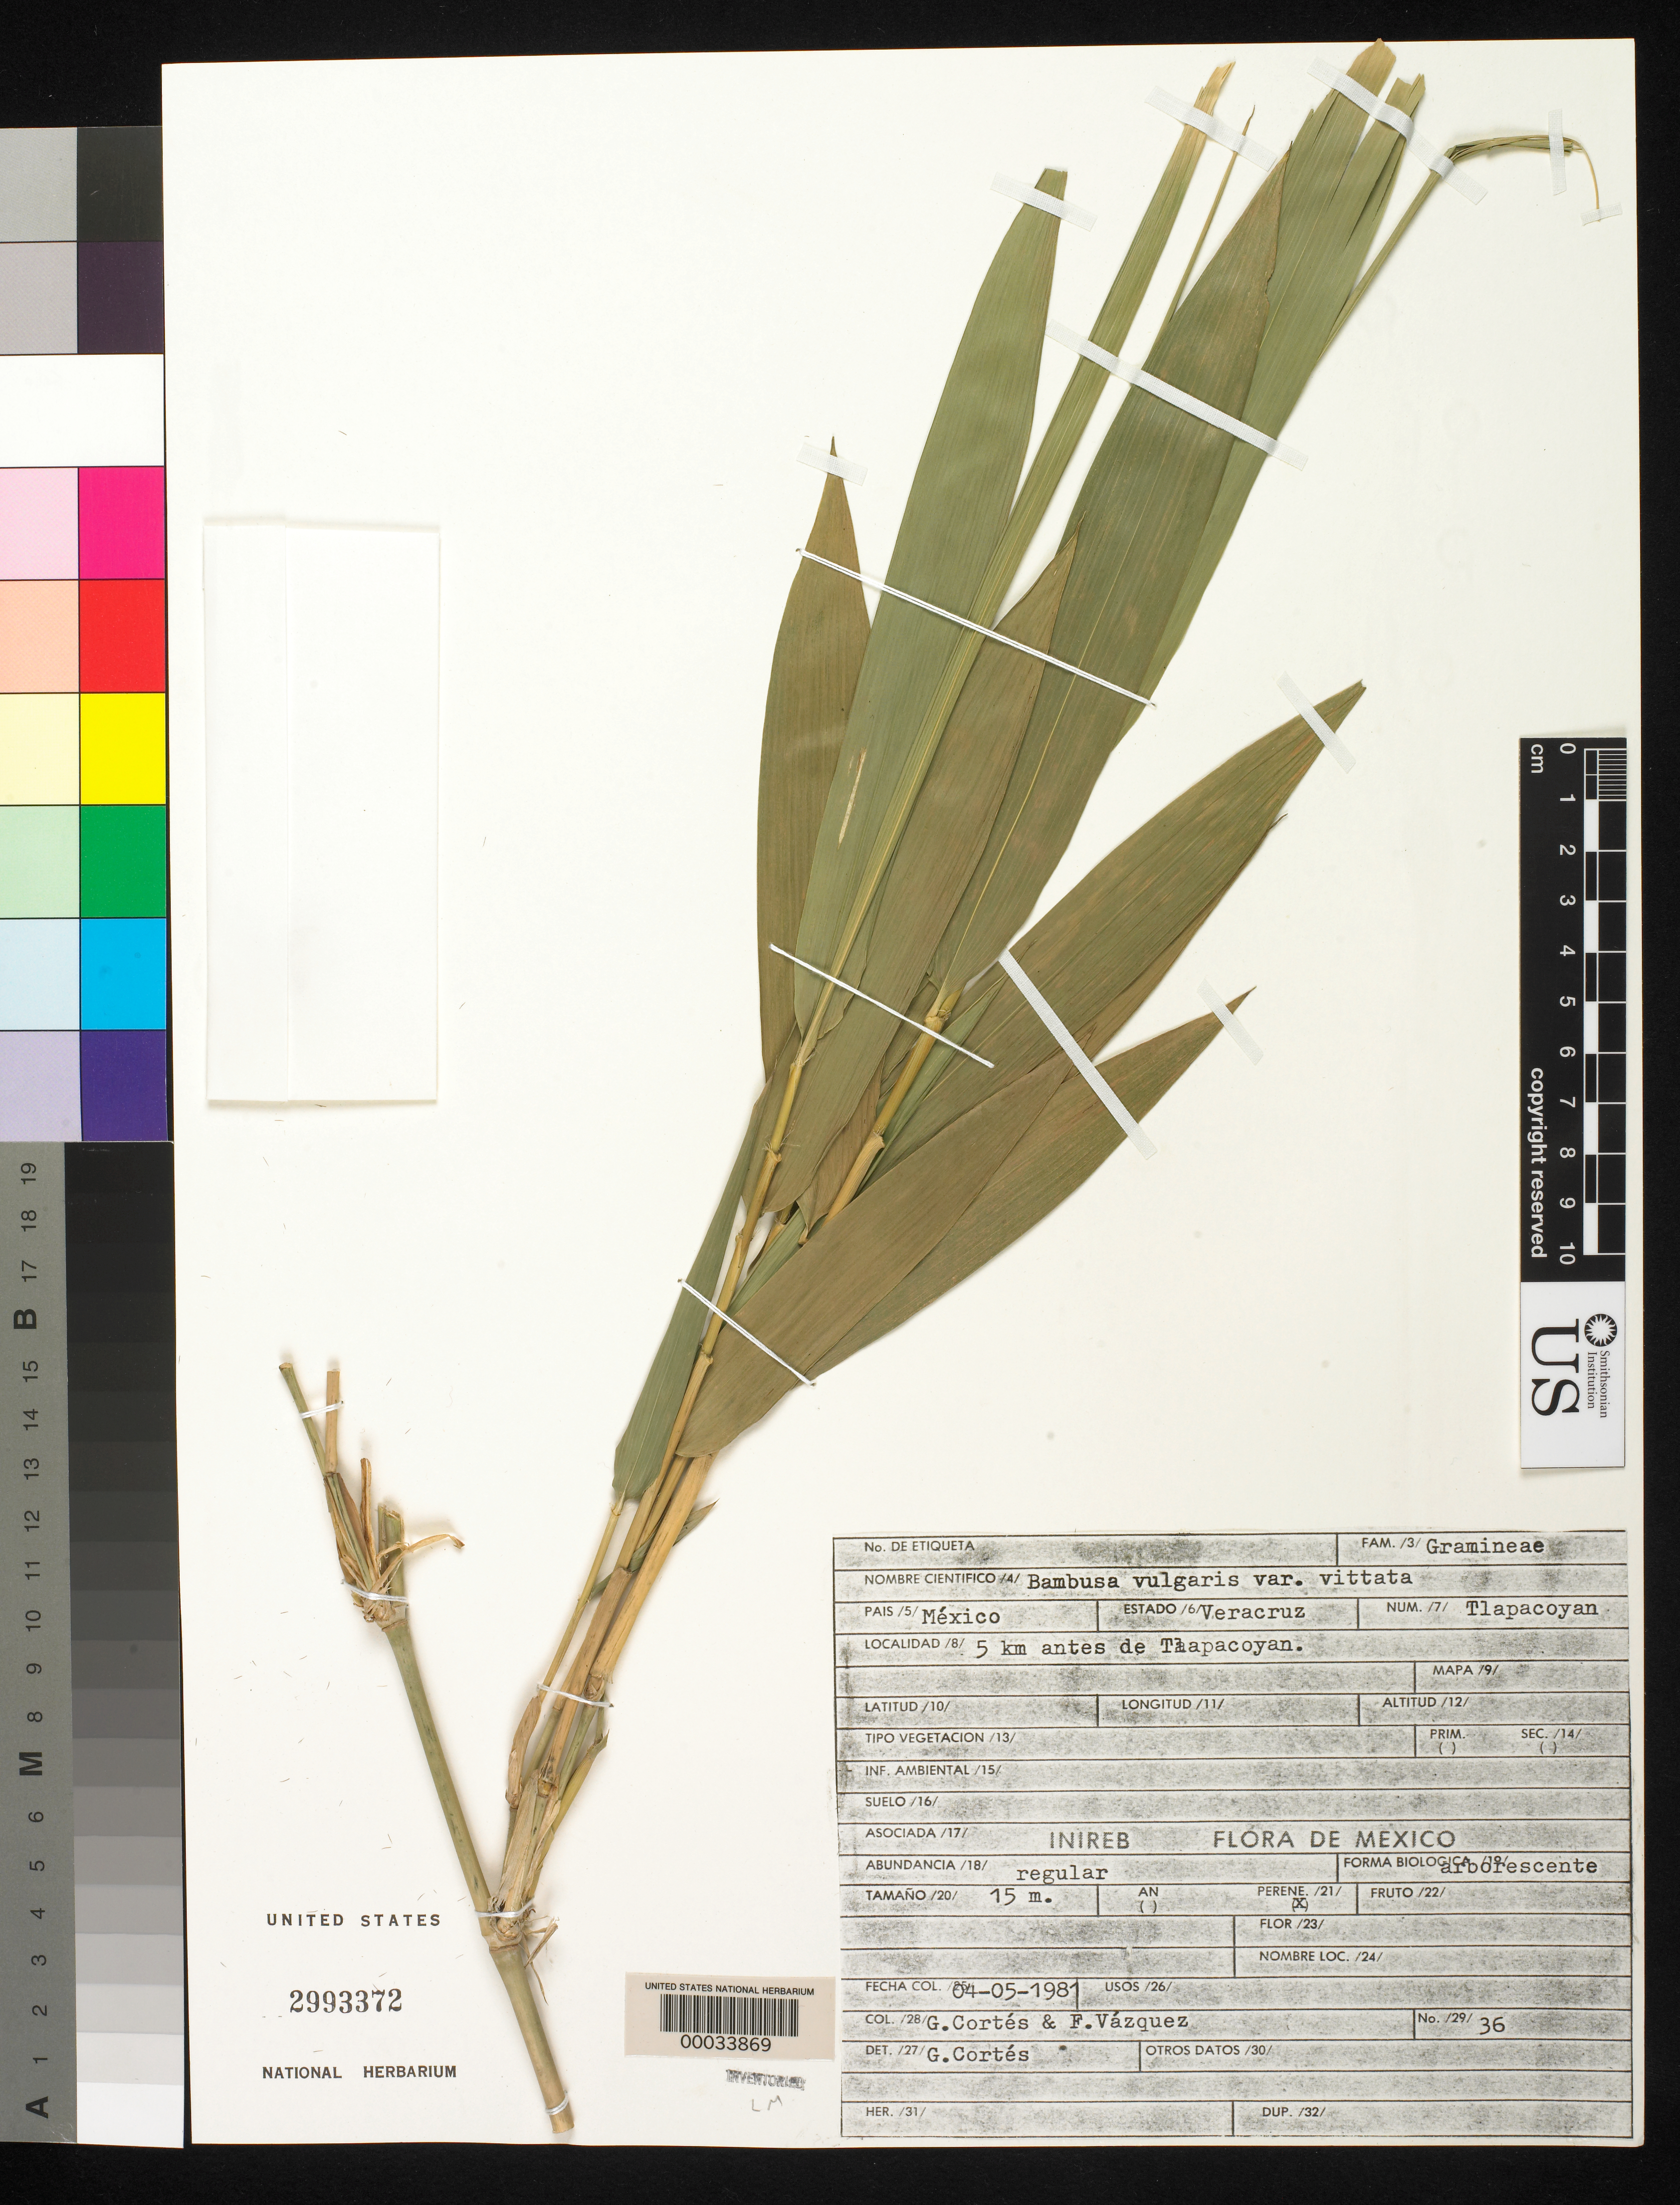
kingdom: Plantae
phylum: Tracheophyta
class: Liliopsida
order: Poales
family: Poaceae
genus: Bambusa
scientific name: Bambusa vulgaris var. vittata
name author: (Rivière & C. Rivière) McClure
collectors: G. Cortez & F. Vazquez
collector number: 36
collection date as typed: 04 May 1981 or 05 Apr 1981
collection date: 1981-04-05 or 1981-05-04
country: Mexico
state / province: Veracruz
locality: Tlapacoyan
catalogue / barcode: US 2993372